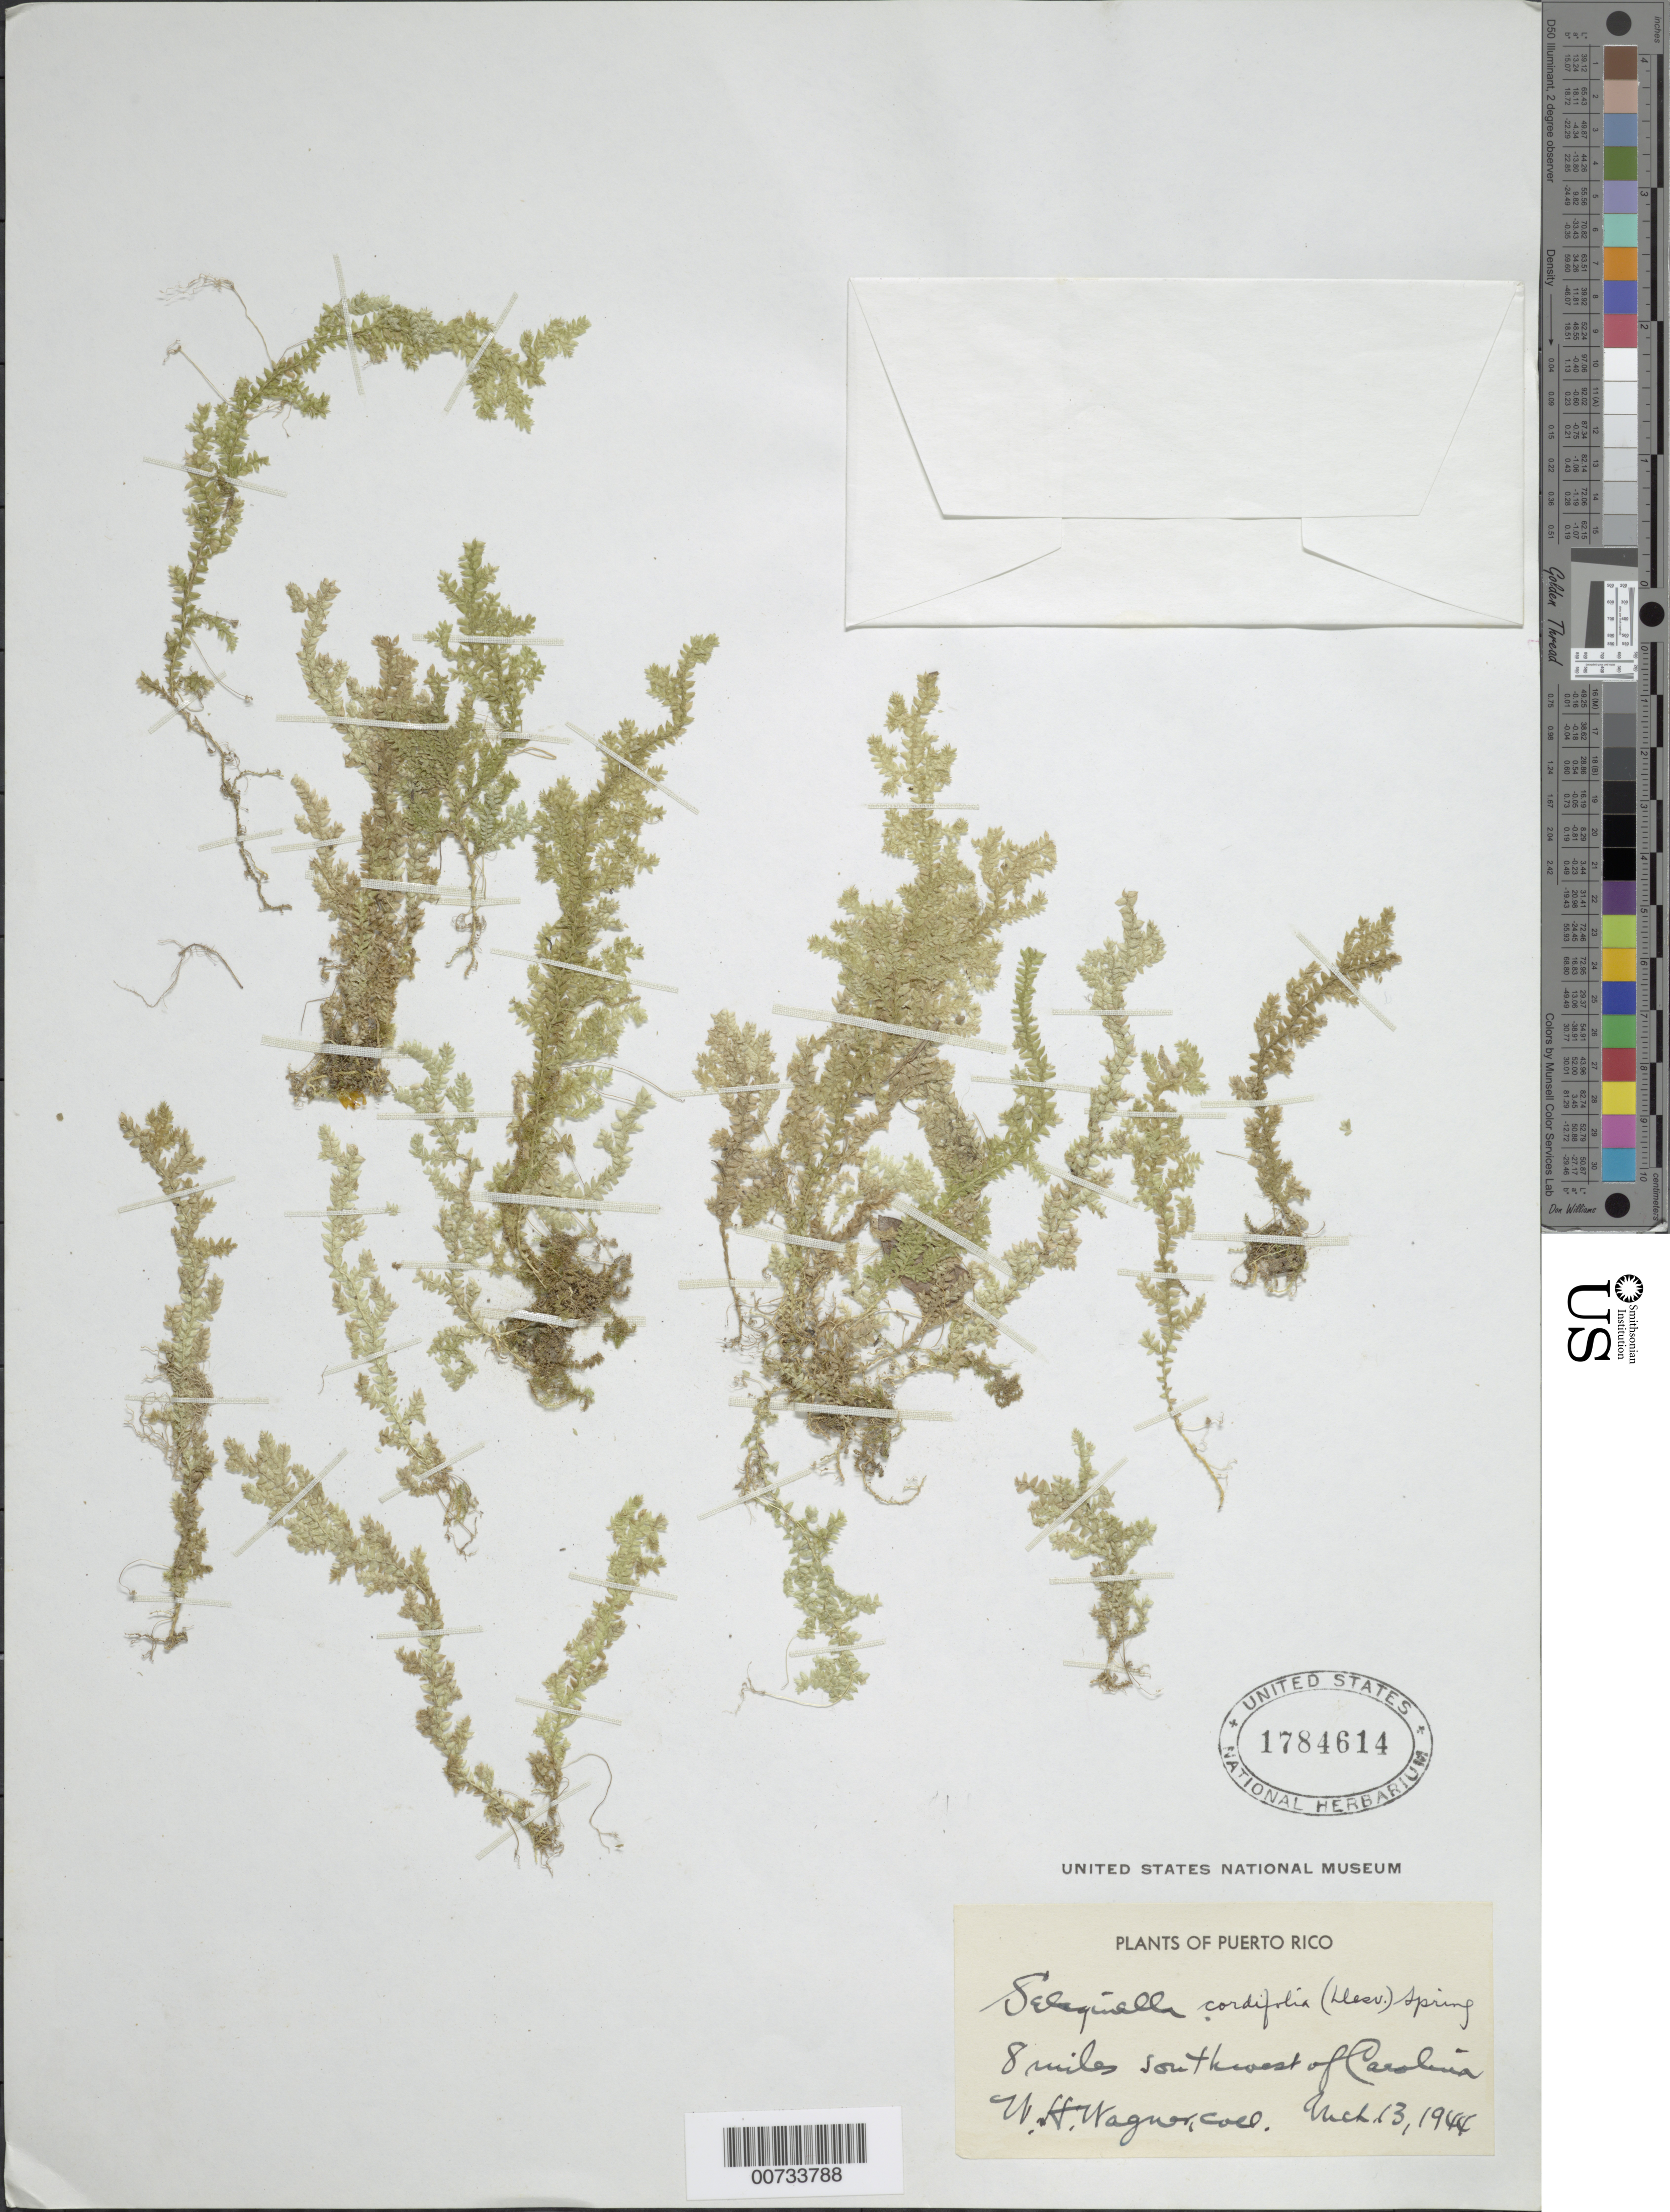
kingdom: Plantae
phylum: Tracheophyta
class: Lycopodiopsida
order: Selaginellales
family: Selaginellaceae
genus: Selaginella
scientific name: Selaginella cordifolia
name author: (Desv. ex Poir.) Spring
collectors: W. H. Wagner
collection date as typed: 13 Mar 1944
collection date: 1944-03-13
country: Puerto Rico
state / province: Carolina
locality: Carolina, 8 mi SW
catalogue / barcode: US 1784614